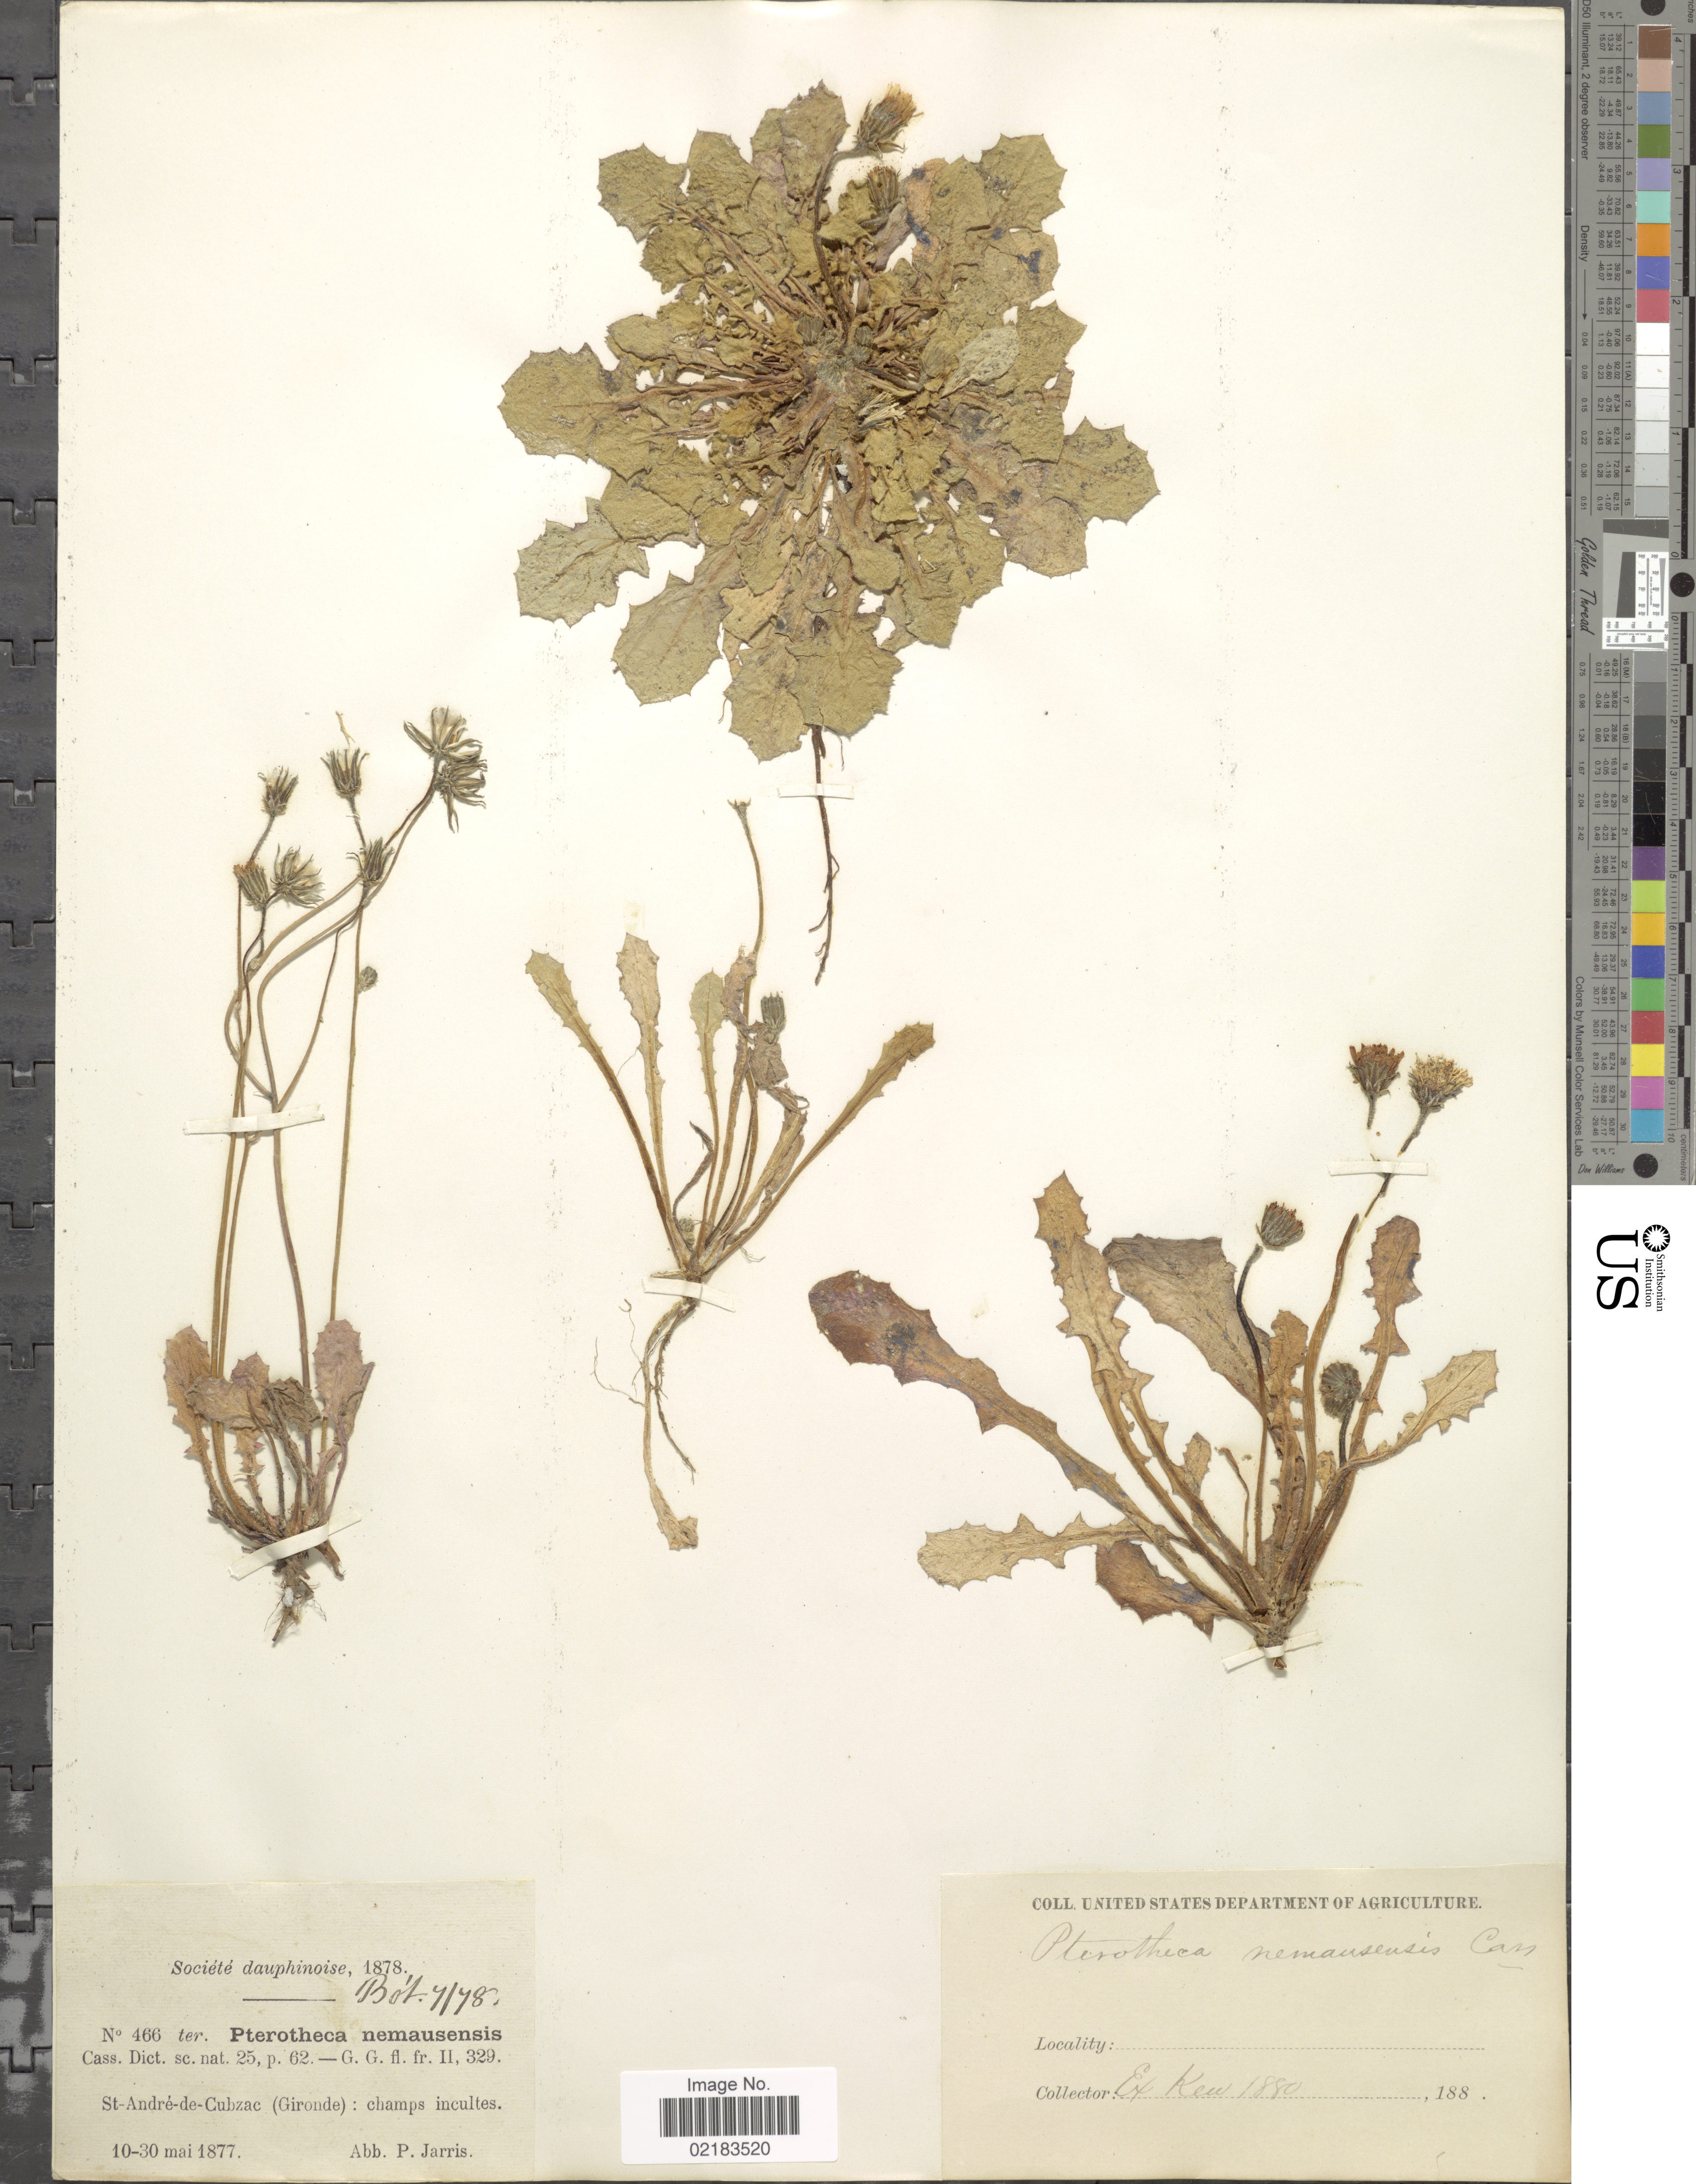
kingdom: Plantae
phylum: Tracheophyta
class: Magnoliopsida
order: Asterales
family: Asteraceae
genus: Hieracium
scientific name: Hieracium nemausense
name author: E.H.L. Krause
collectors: A. Jarris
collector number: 466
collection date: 1877-05-10/1877-05-30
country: France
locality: St-André-de-Cubzac (Gironde): champs incultes